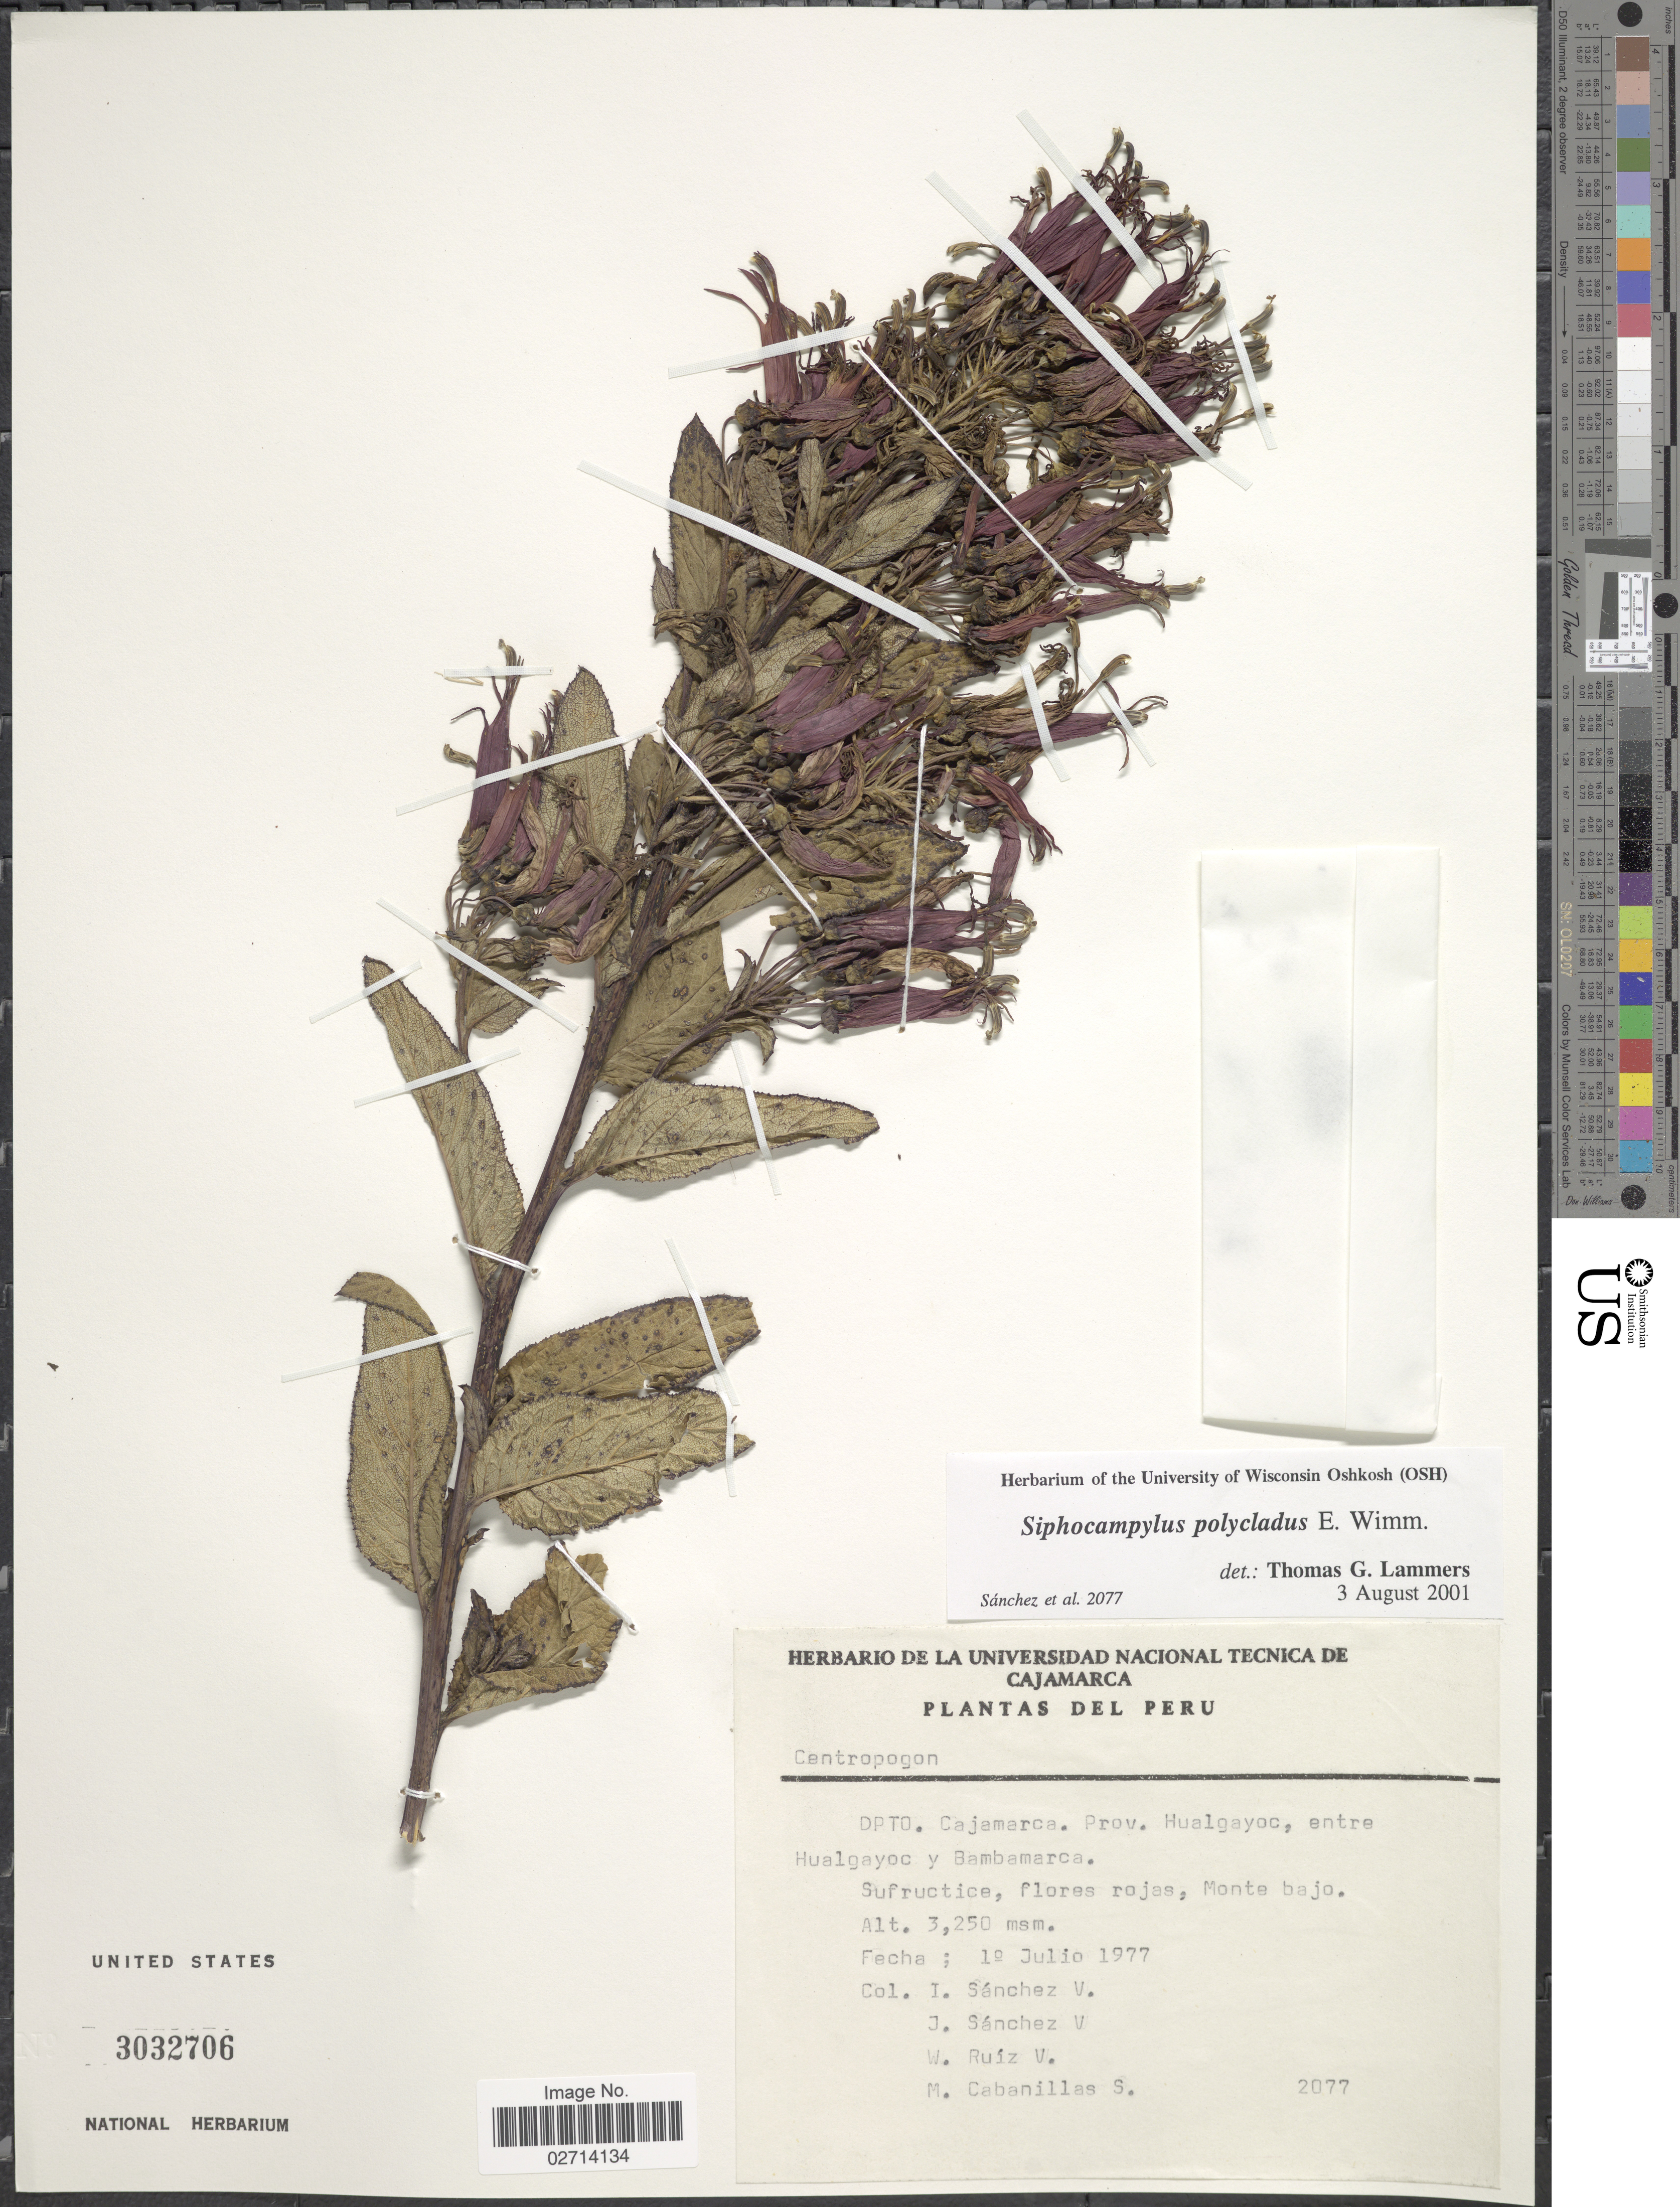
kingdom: Plantae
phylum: Tracheophyta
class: Magnoliopsida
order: Asterales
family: Campanulaceae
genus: Siphocampylus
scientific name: Siphocampylus polycladus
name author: E. Wimm.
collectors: I. Sánchez Vega, J. Sanchez V., W. Ruiz Vigo & M. Cabanillas S.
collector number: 2077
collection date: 1977-07-10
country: Peru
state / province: Cajamarca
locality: Prov. Hualgayoc, entre Hualgayoc y Bambamarca.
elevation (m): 3250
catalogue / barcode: US 3032706